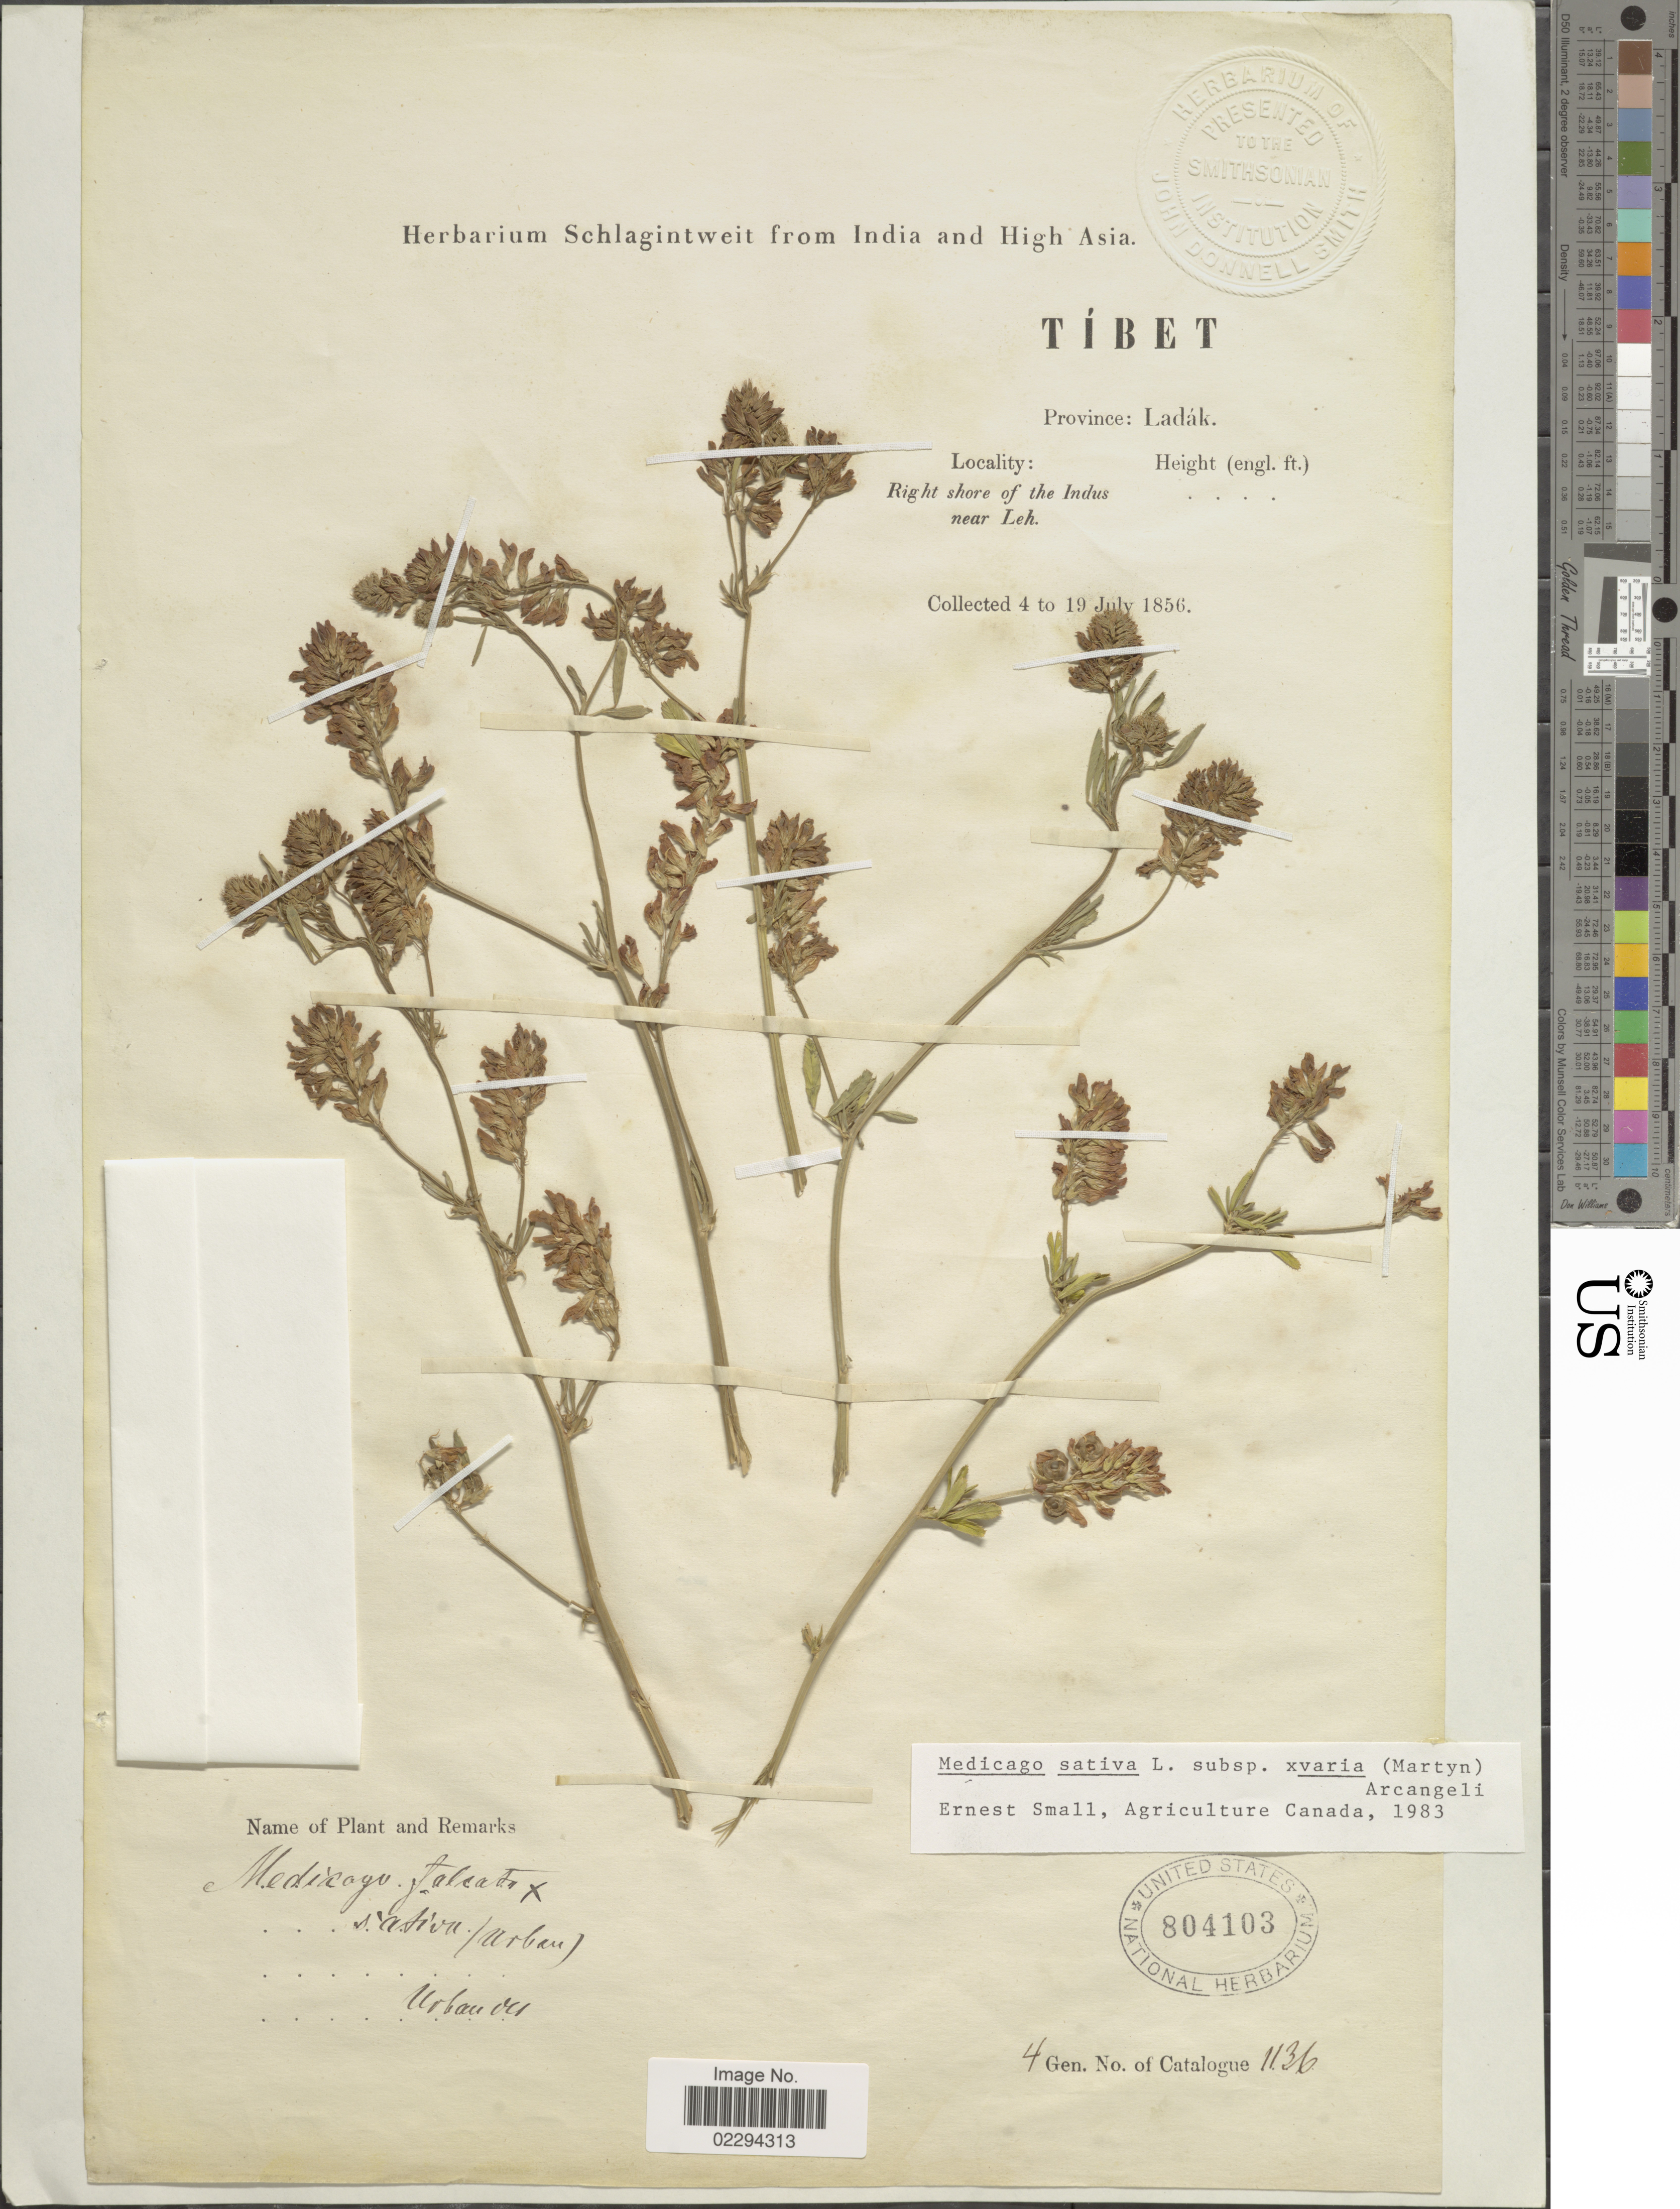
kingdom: Plantae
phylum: Tracheophyta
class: Magnoliopsida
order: Fabales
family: Fabaceae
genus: Medicago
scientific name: Medicago sativa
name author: L.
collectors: ex herb. Schlagintweit from India and High Asia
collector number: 4 Gen. No. of Catalogue 1136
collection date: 1856-07-04/1856-07-19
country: China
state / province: Xizang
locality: Tibet, Province Lada, right shore of the Indus near Leh.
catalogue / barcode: US 804103